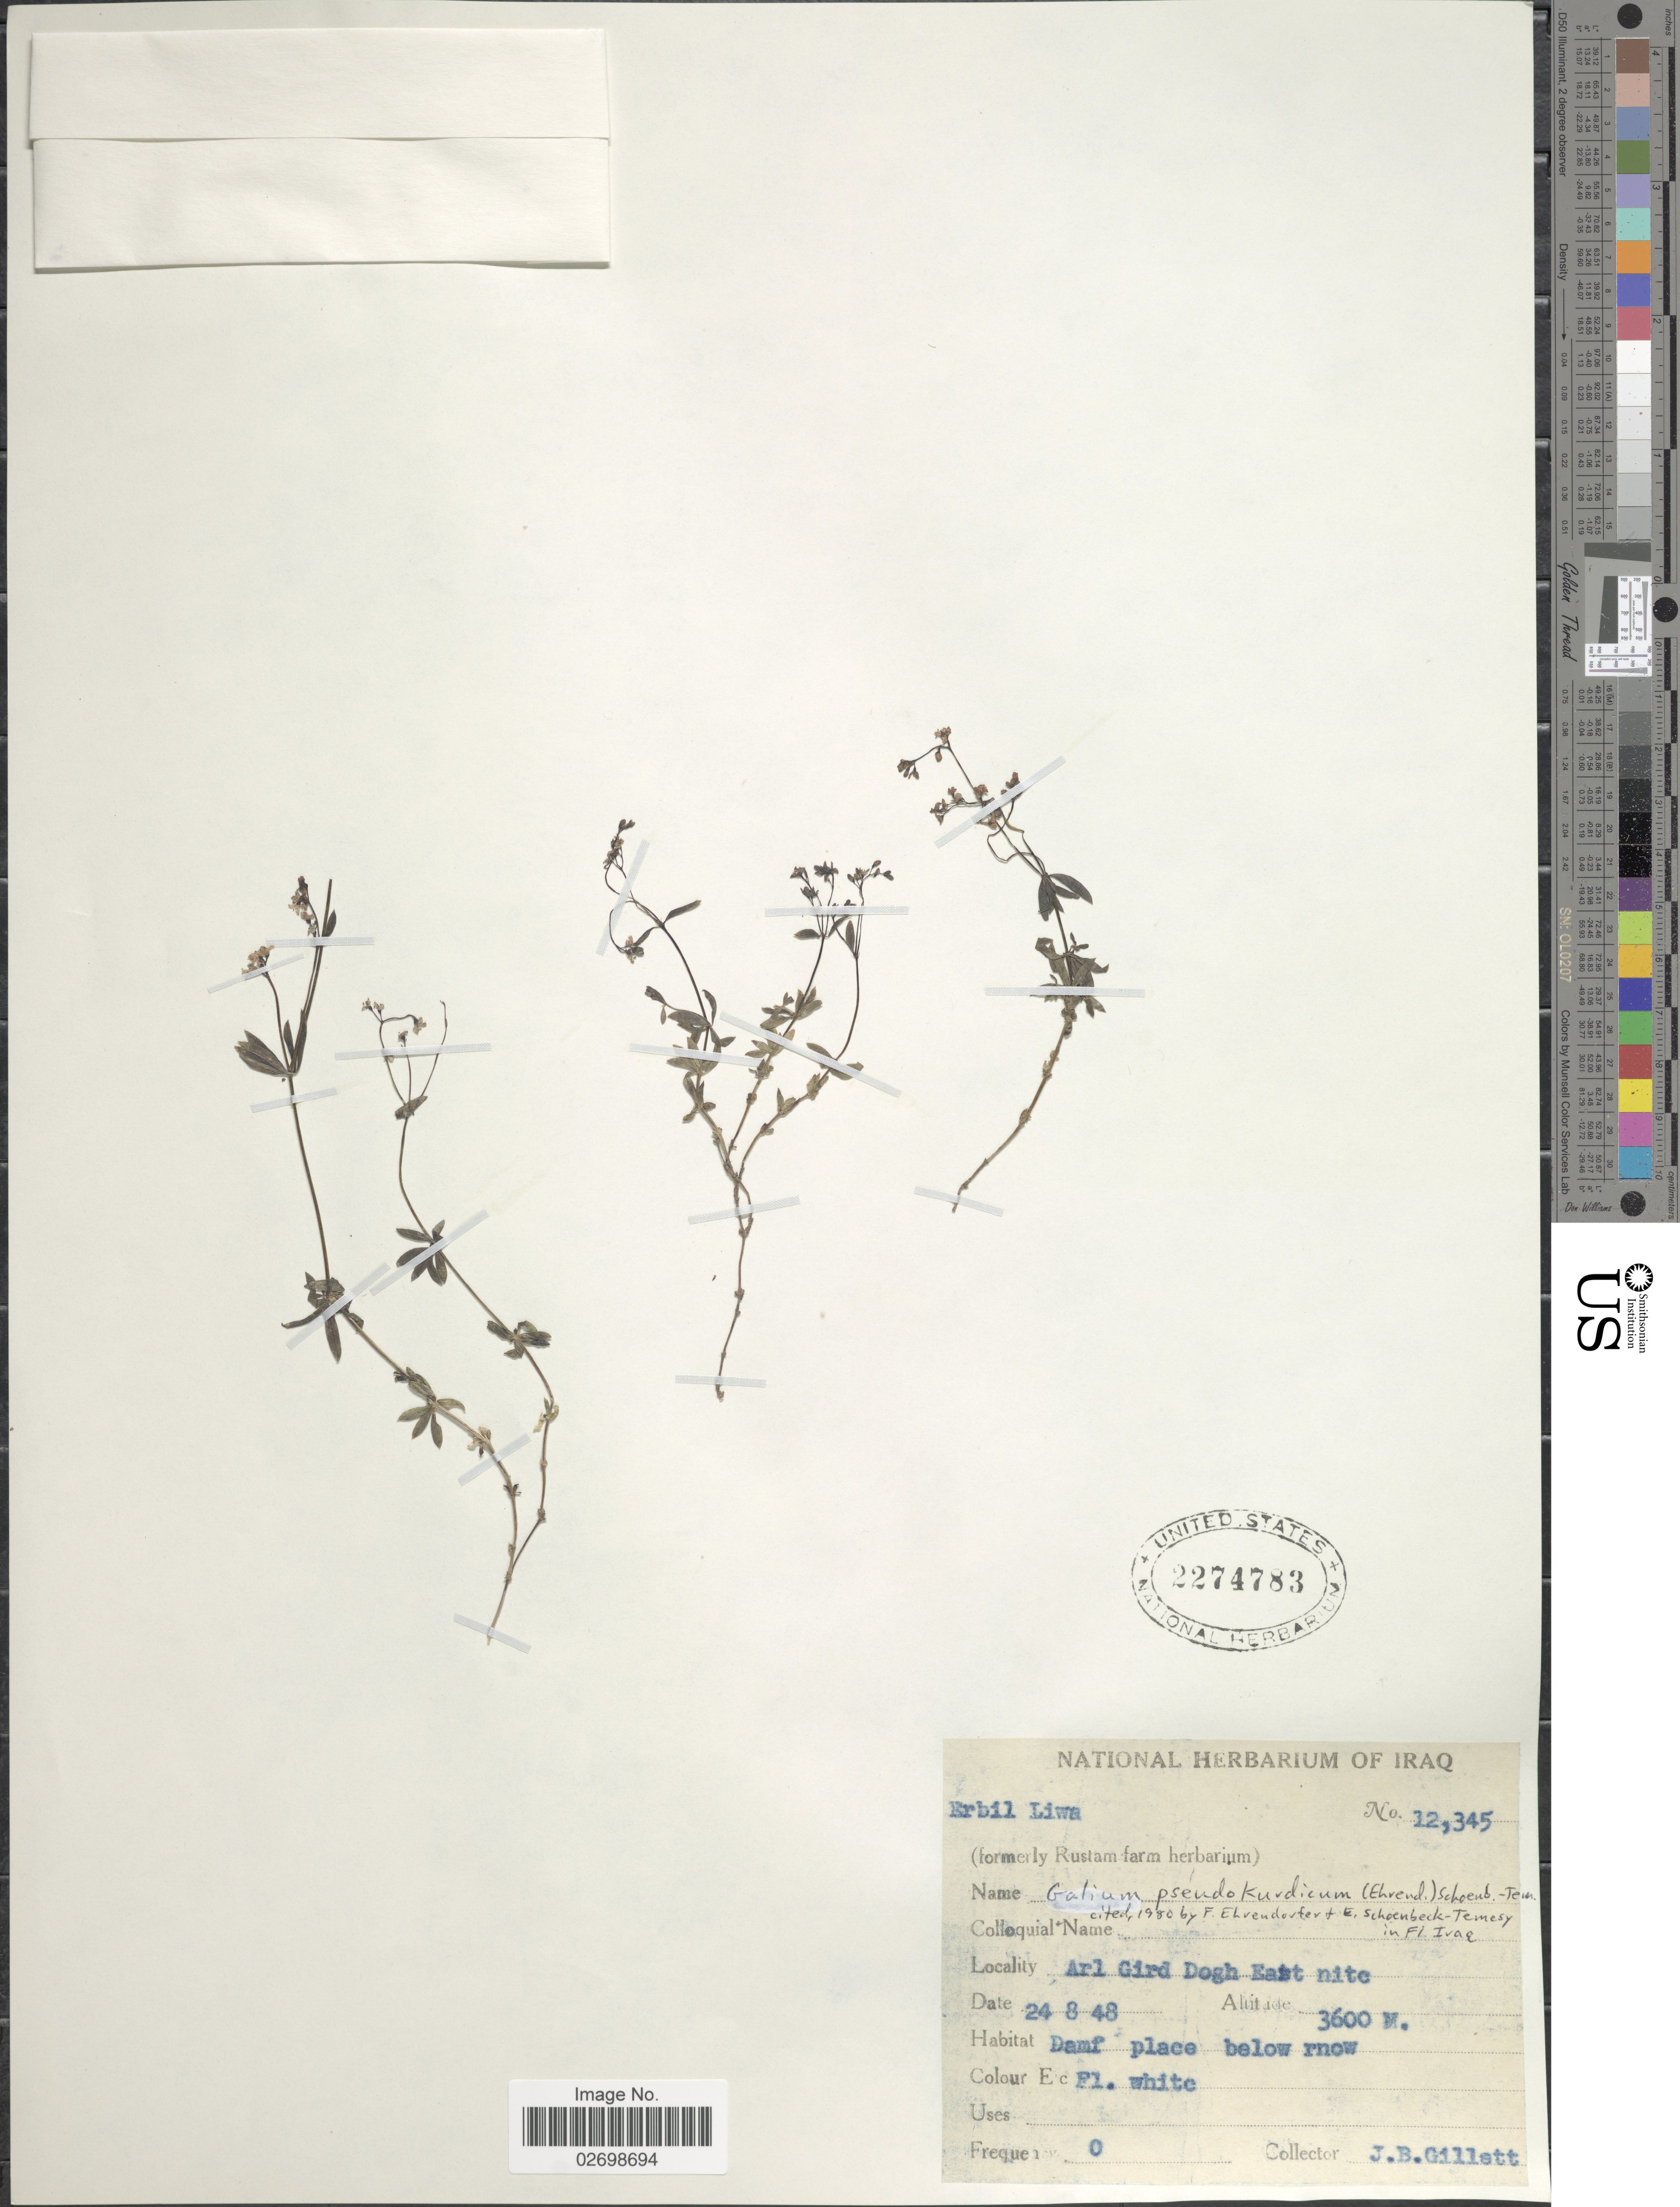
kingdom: Plantae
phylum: Tracheophyta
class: Magnoliopsida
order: Gentianales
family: Rubiaceae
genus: Galium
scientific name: Galium pseudokurdicum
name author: (Ehrend.) Schönb.-Tem.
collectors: J. B. Gillett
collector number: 12345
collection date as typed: Transcribed d/m/y: 24/8/48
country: Iraq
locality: Arl Gird Dagh East nite, Erbil Liwa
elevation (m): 3600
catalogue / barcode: US 2274783